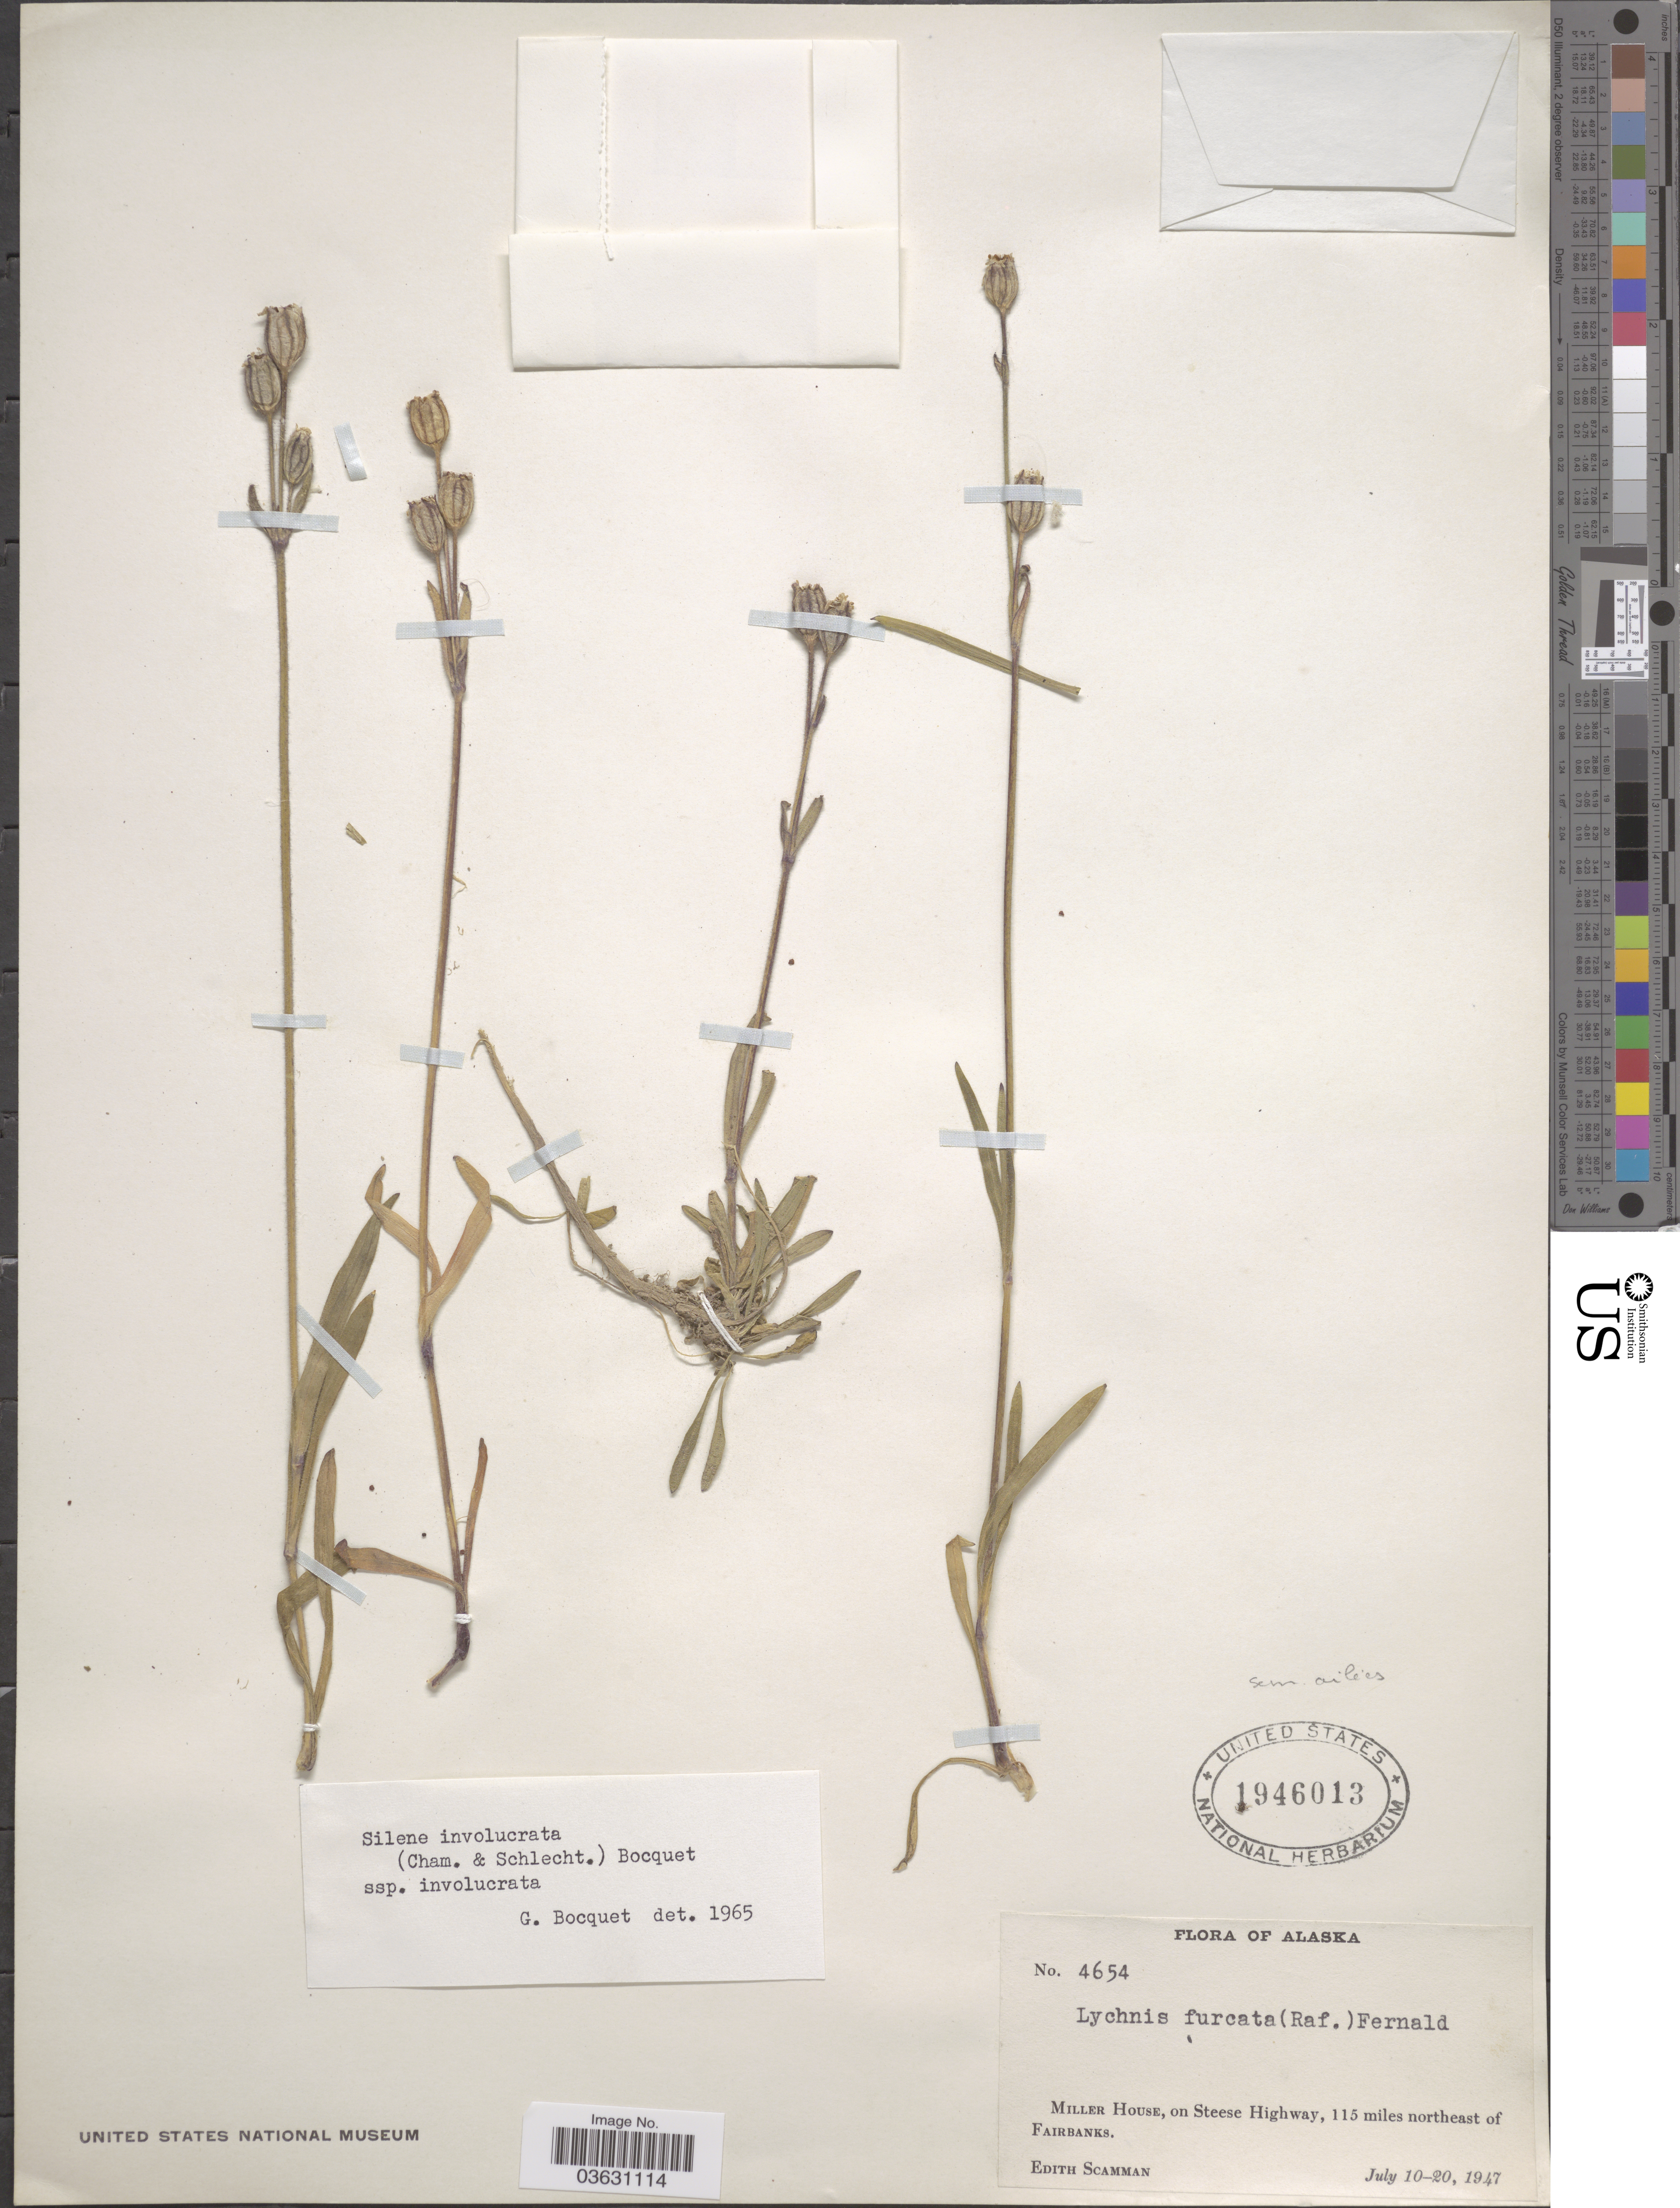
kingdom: Plantae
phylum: Tracheophyta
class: Magnoliopsida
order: Caryophyllales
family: Caryophyllaceae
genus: Silene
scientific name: Silene involucrata subsp. involucrata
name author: (Cham. & Schltdl.) Bocquet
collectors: E. Scamman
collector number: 4654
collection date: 1947-07-10/1947-07-20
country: United States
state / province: Alaska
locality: Miller House, on Steese Highway, 115 miles northeast of Fairbanks.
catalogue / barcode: US 1946013